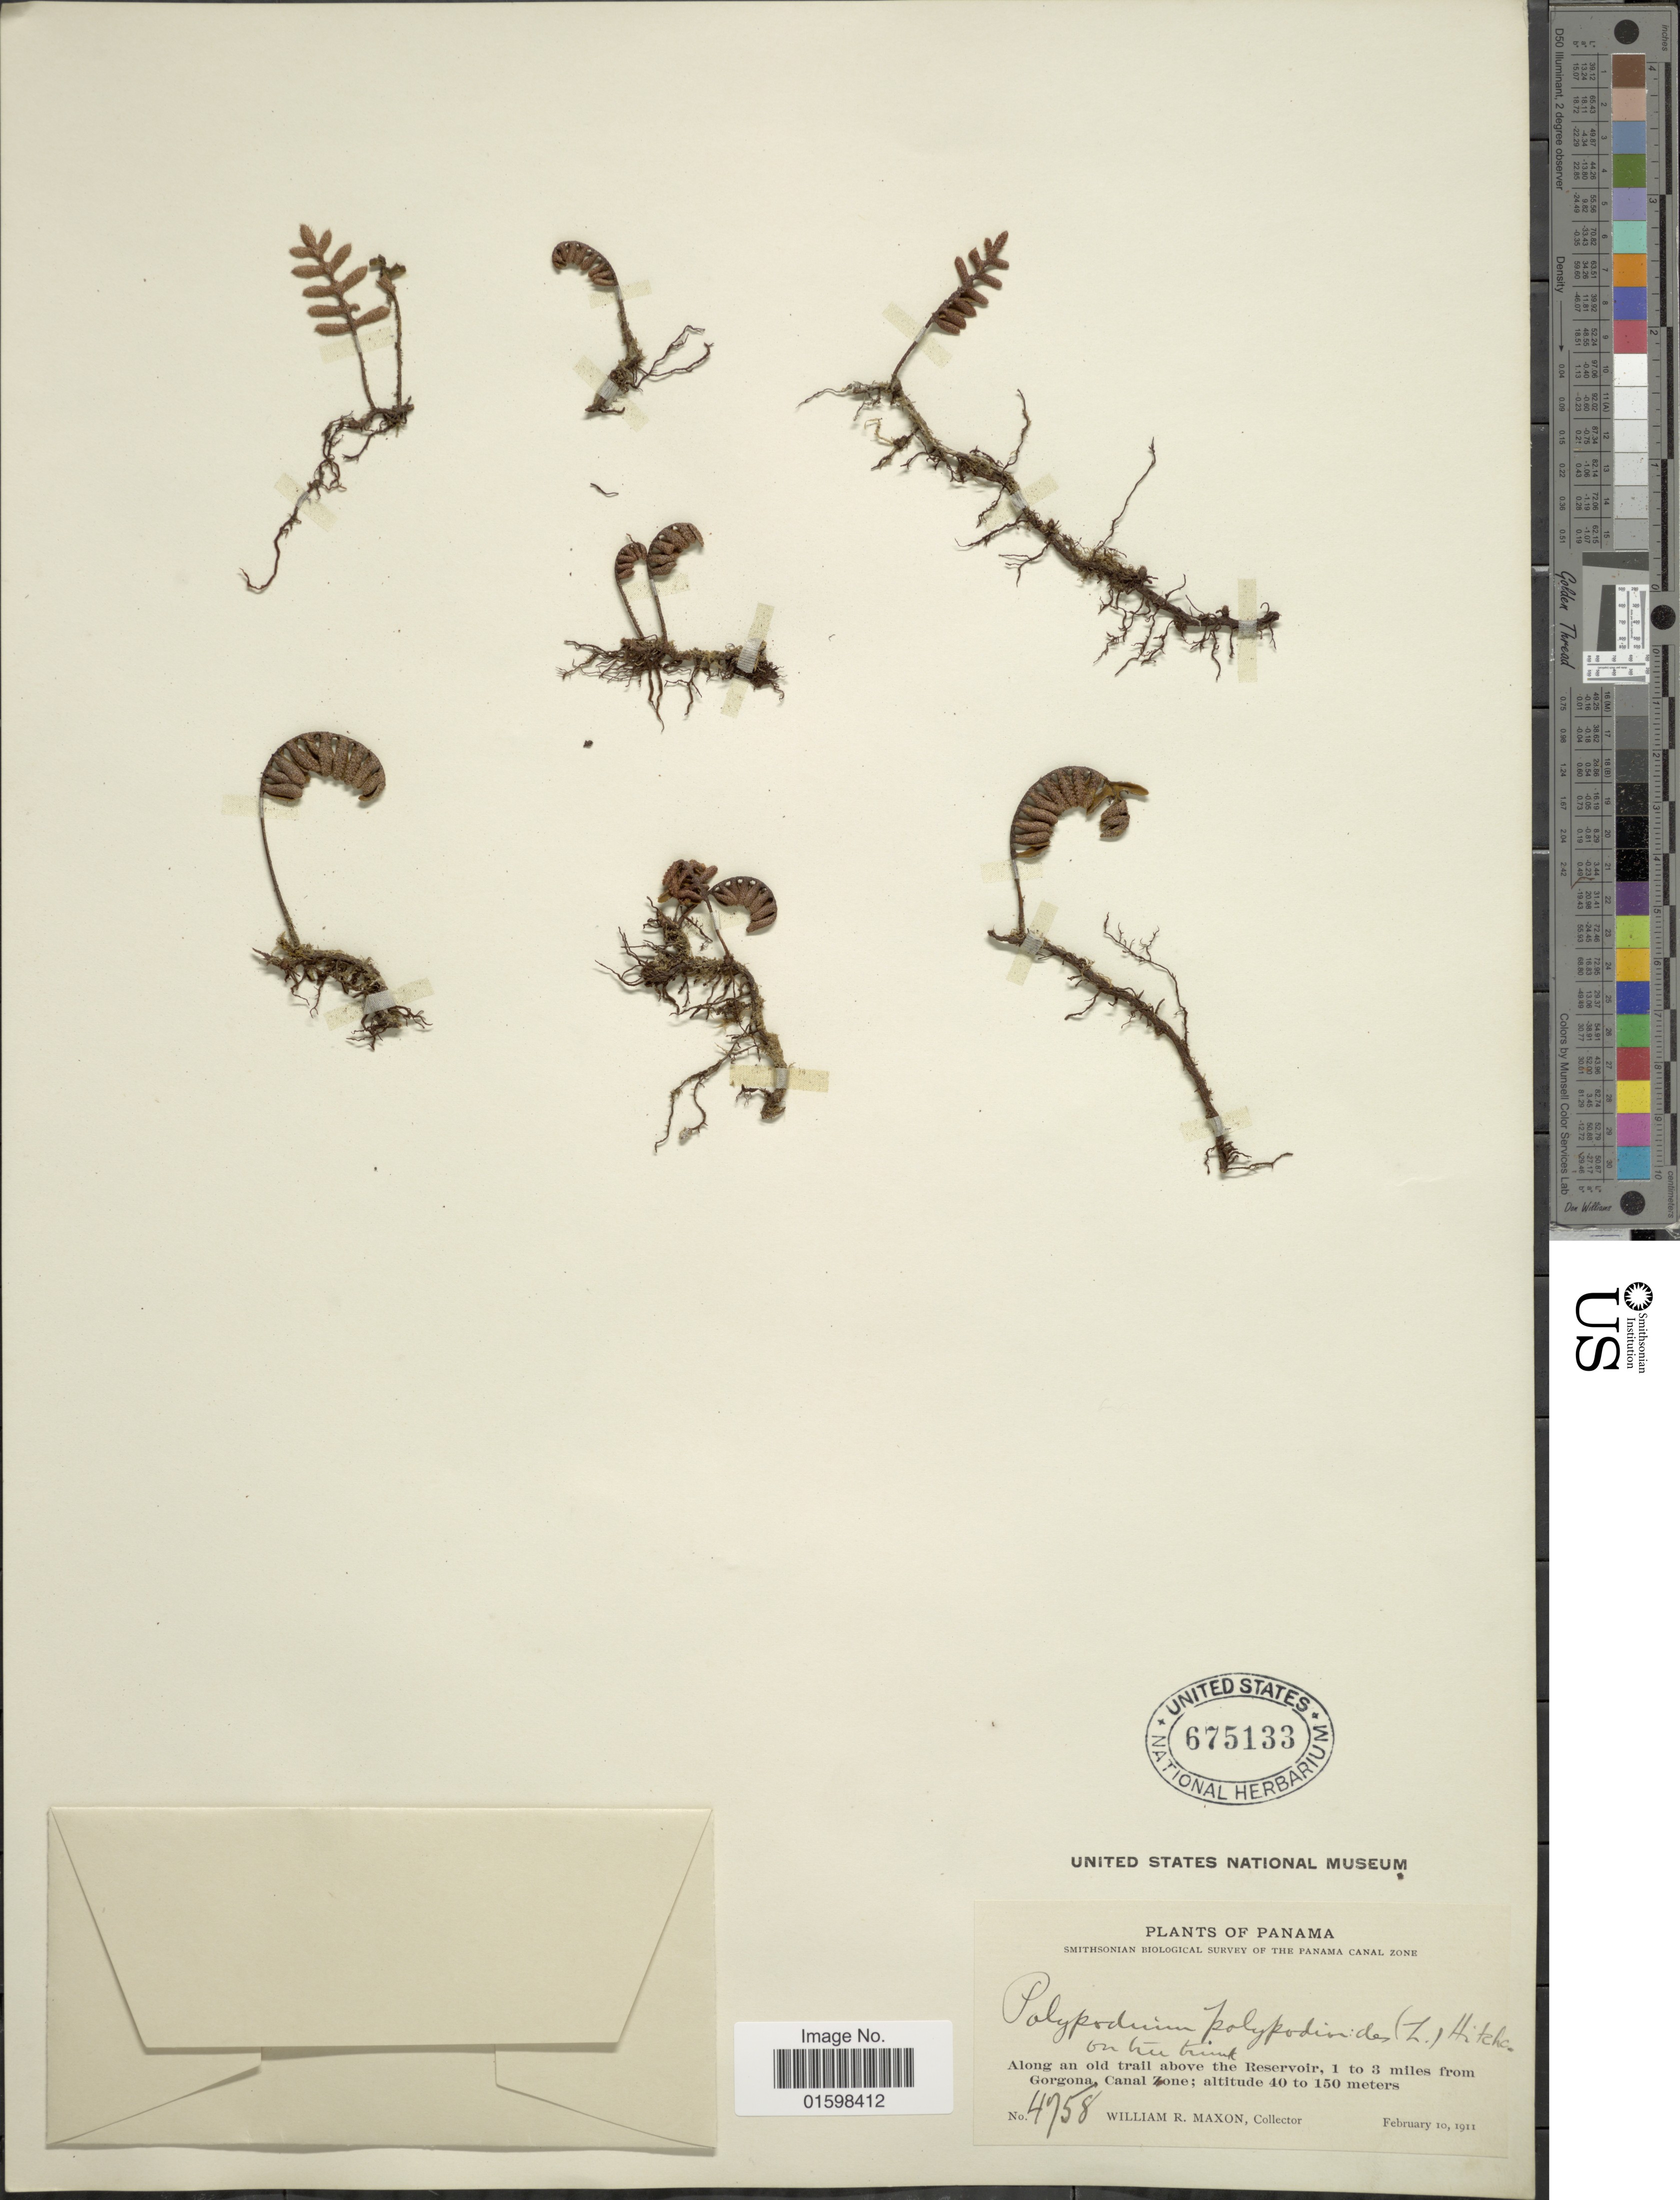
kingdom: Plantae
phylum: Tracheophyta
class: Polypodiopsida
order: Polypodiales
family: Polypodiaceae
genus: Pleopeltis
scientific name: Pleopeltis polypodioides subsp. polypodioides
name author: (L.) E.G. Andrews & Windham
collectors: W. R. Maxon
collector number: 4958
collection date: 1911-02-10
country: Panama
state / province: Colón / Panamá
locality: Along an old trail above the Reservoir, 1 to 3 miles from Gorgona, Canal Zone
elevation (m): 40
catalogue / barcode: US 675133